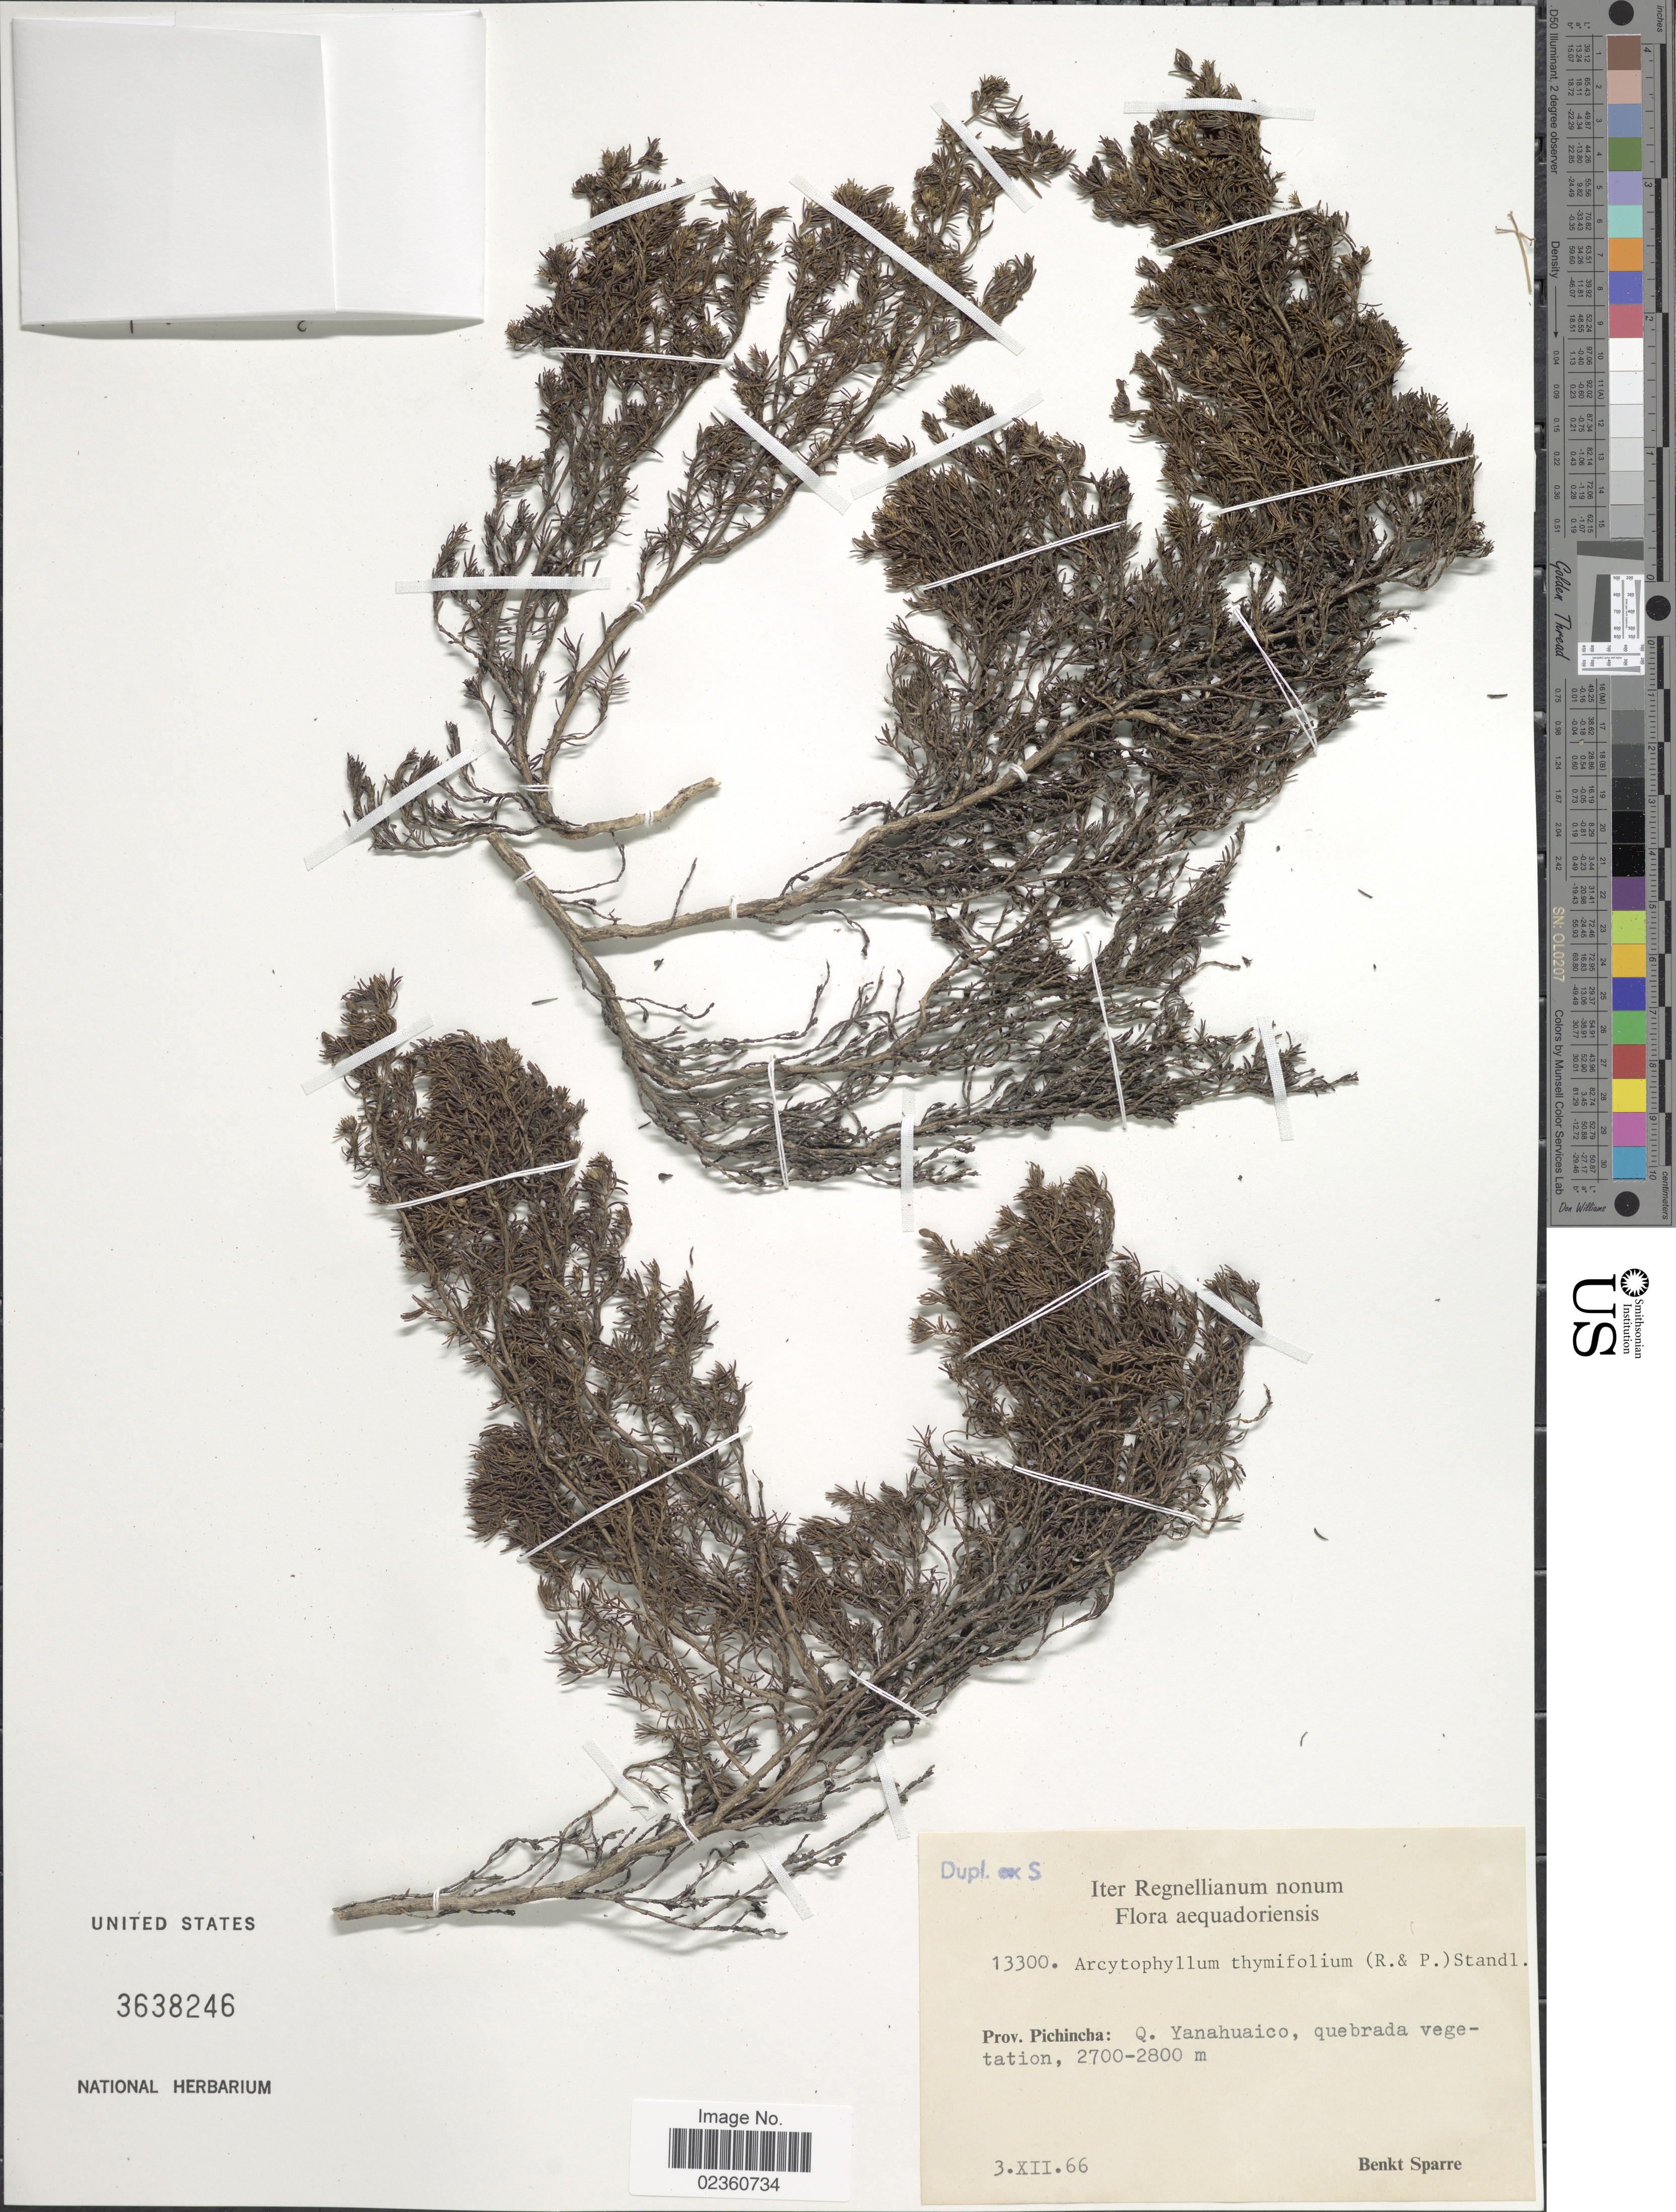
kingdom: Plantae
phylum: Tracheophyta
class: Magnoliopsida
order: Gentianales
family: Rubiaceae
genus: Arcytophyllum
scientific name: Arcytophyllum thymifolium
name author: (Ruiz & Pav.) Standl.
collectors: B. Sparre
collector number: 13300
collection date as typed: Transcribed d/m/y: 3/12/66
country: Ecuador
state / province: Pichincha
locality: Q. Yanahuaico, quebrada vegetation, aequadoriensis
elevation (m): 2700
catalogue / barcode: US 3638246